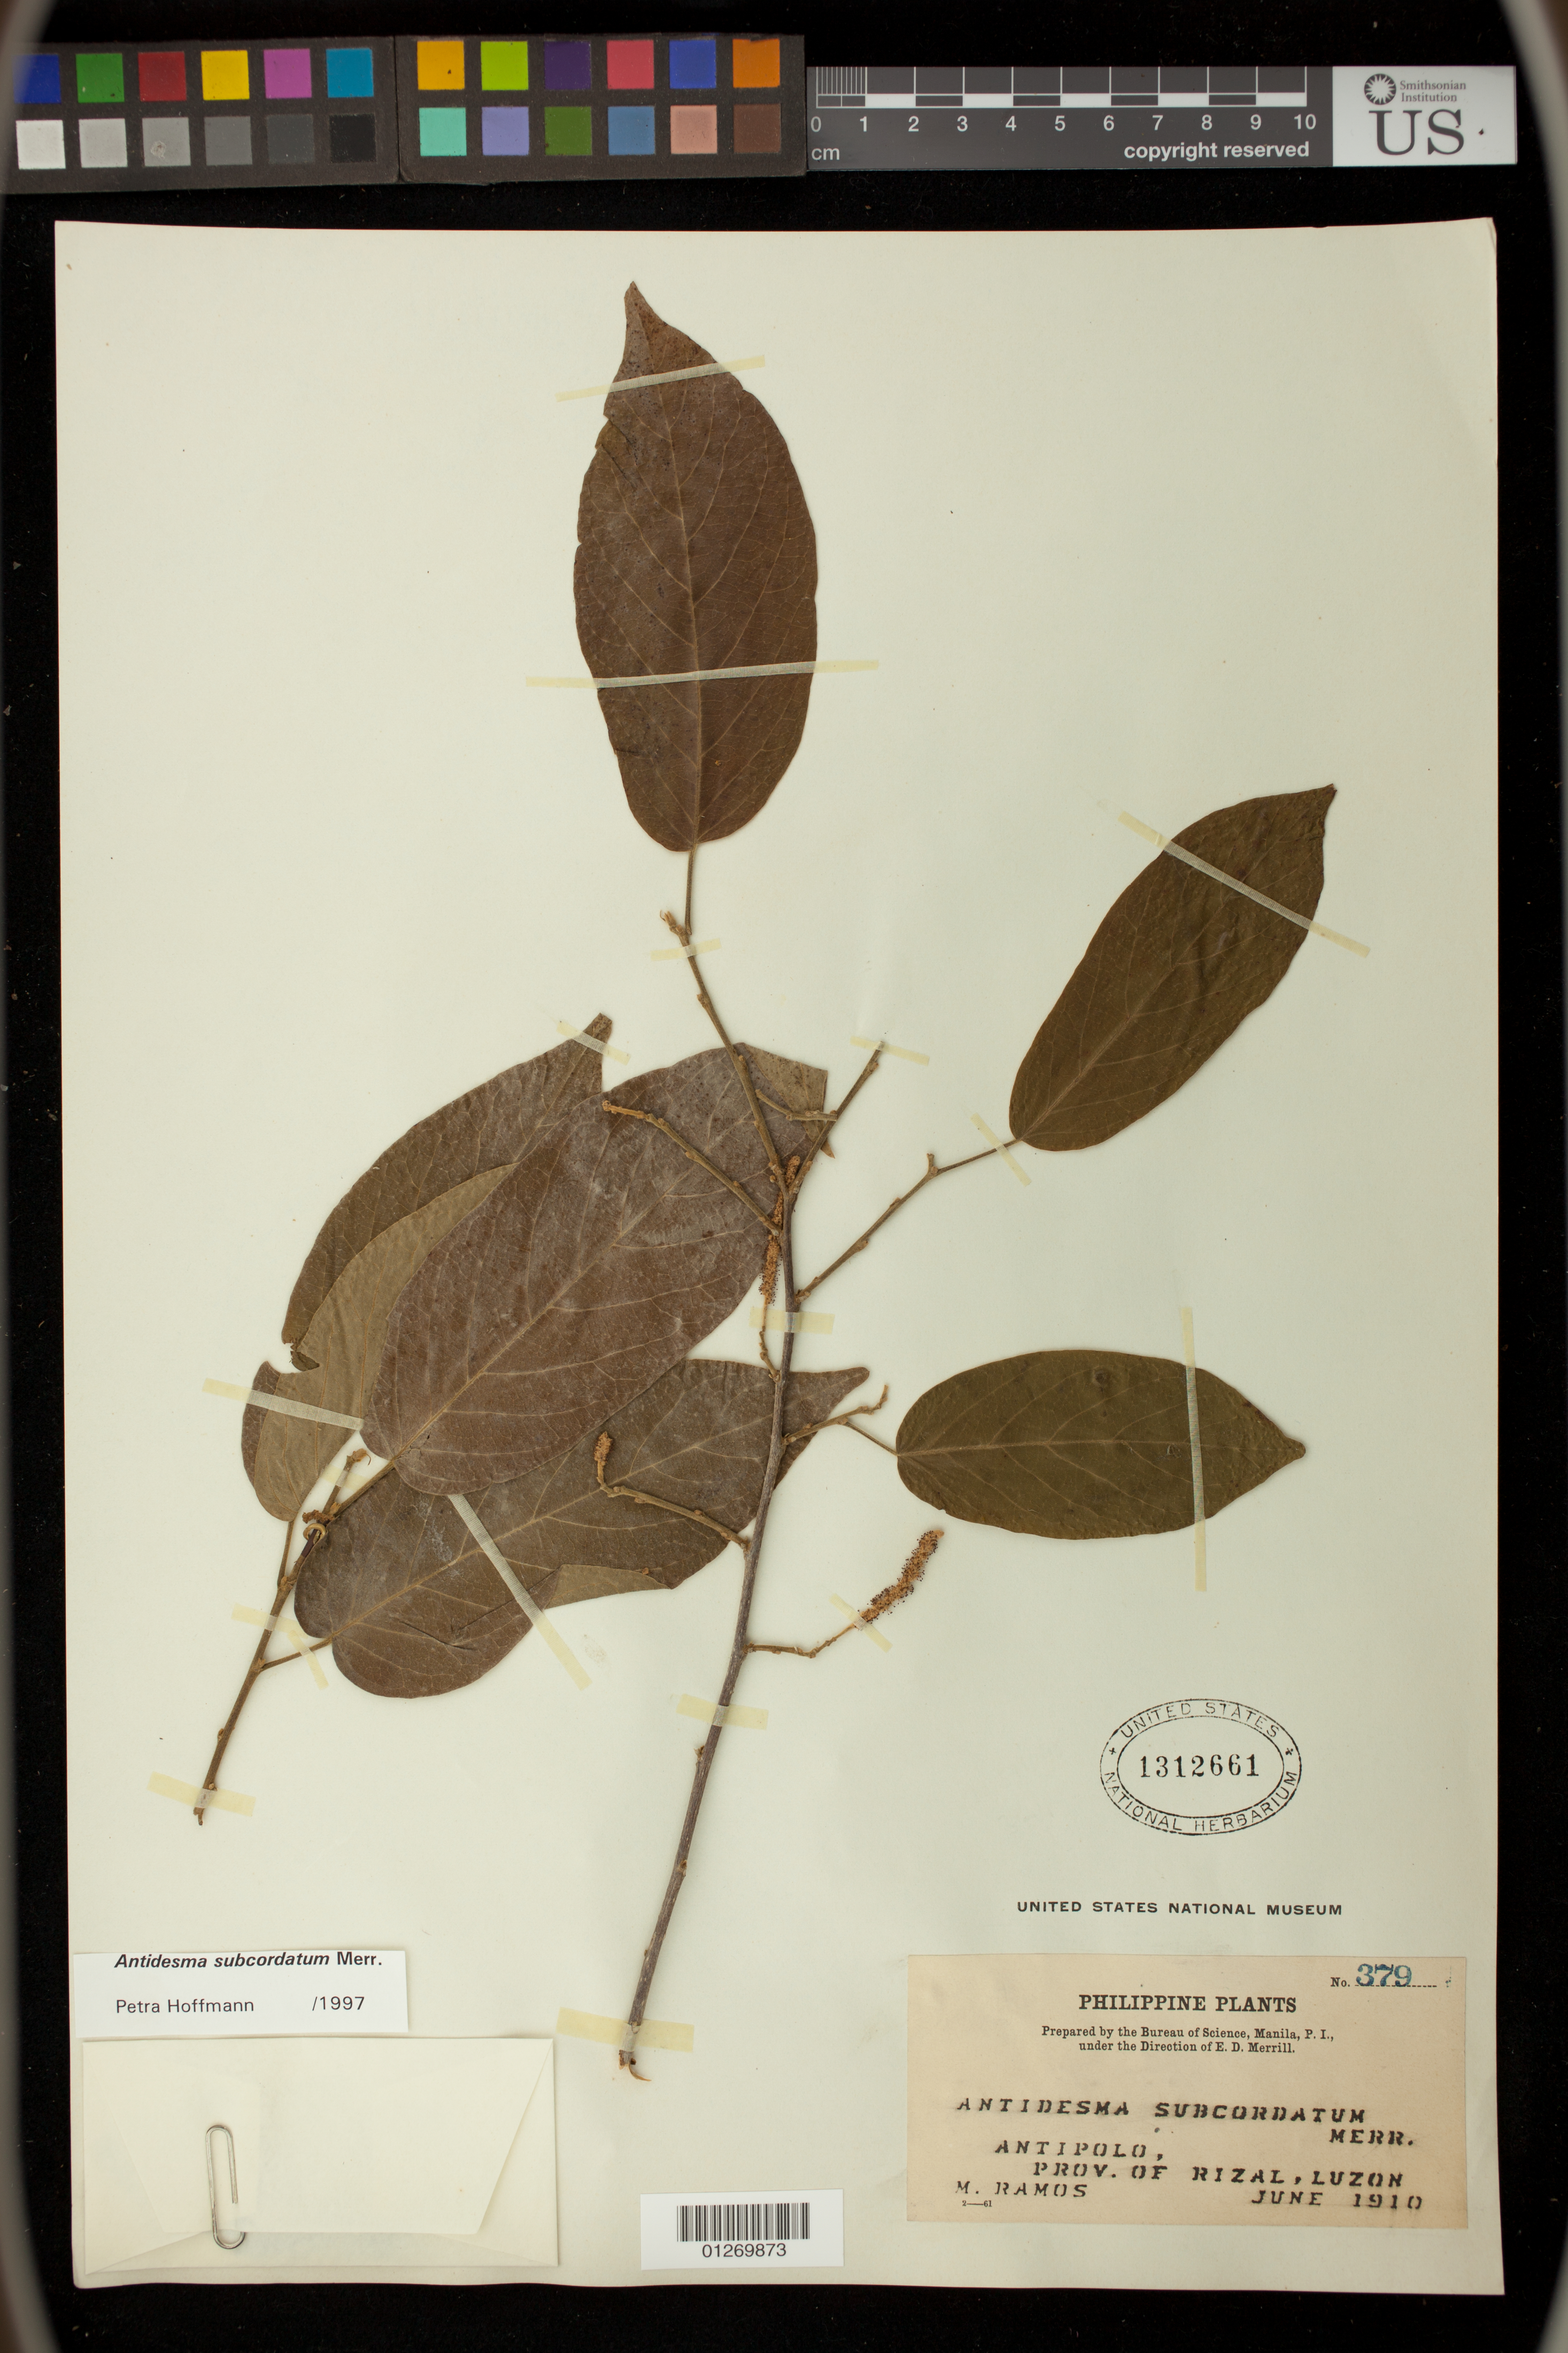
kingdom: Plantae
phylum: Tracheophyta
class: Magnoliopsida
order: Malpighiales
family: Phyllanthaceae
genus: Antidesma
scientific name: Antidesma subcordatum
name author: Merr.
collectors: M. Ramos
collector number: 379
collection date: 1910-06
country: Philippines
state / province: Calabarzon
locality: Antipolo, Providence of Rizal, Luzon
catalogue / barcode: US 1312661